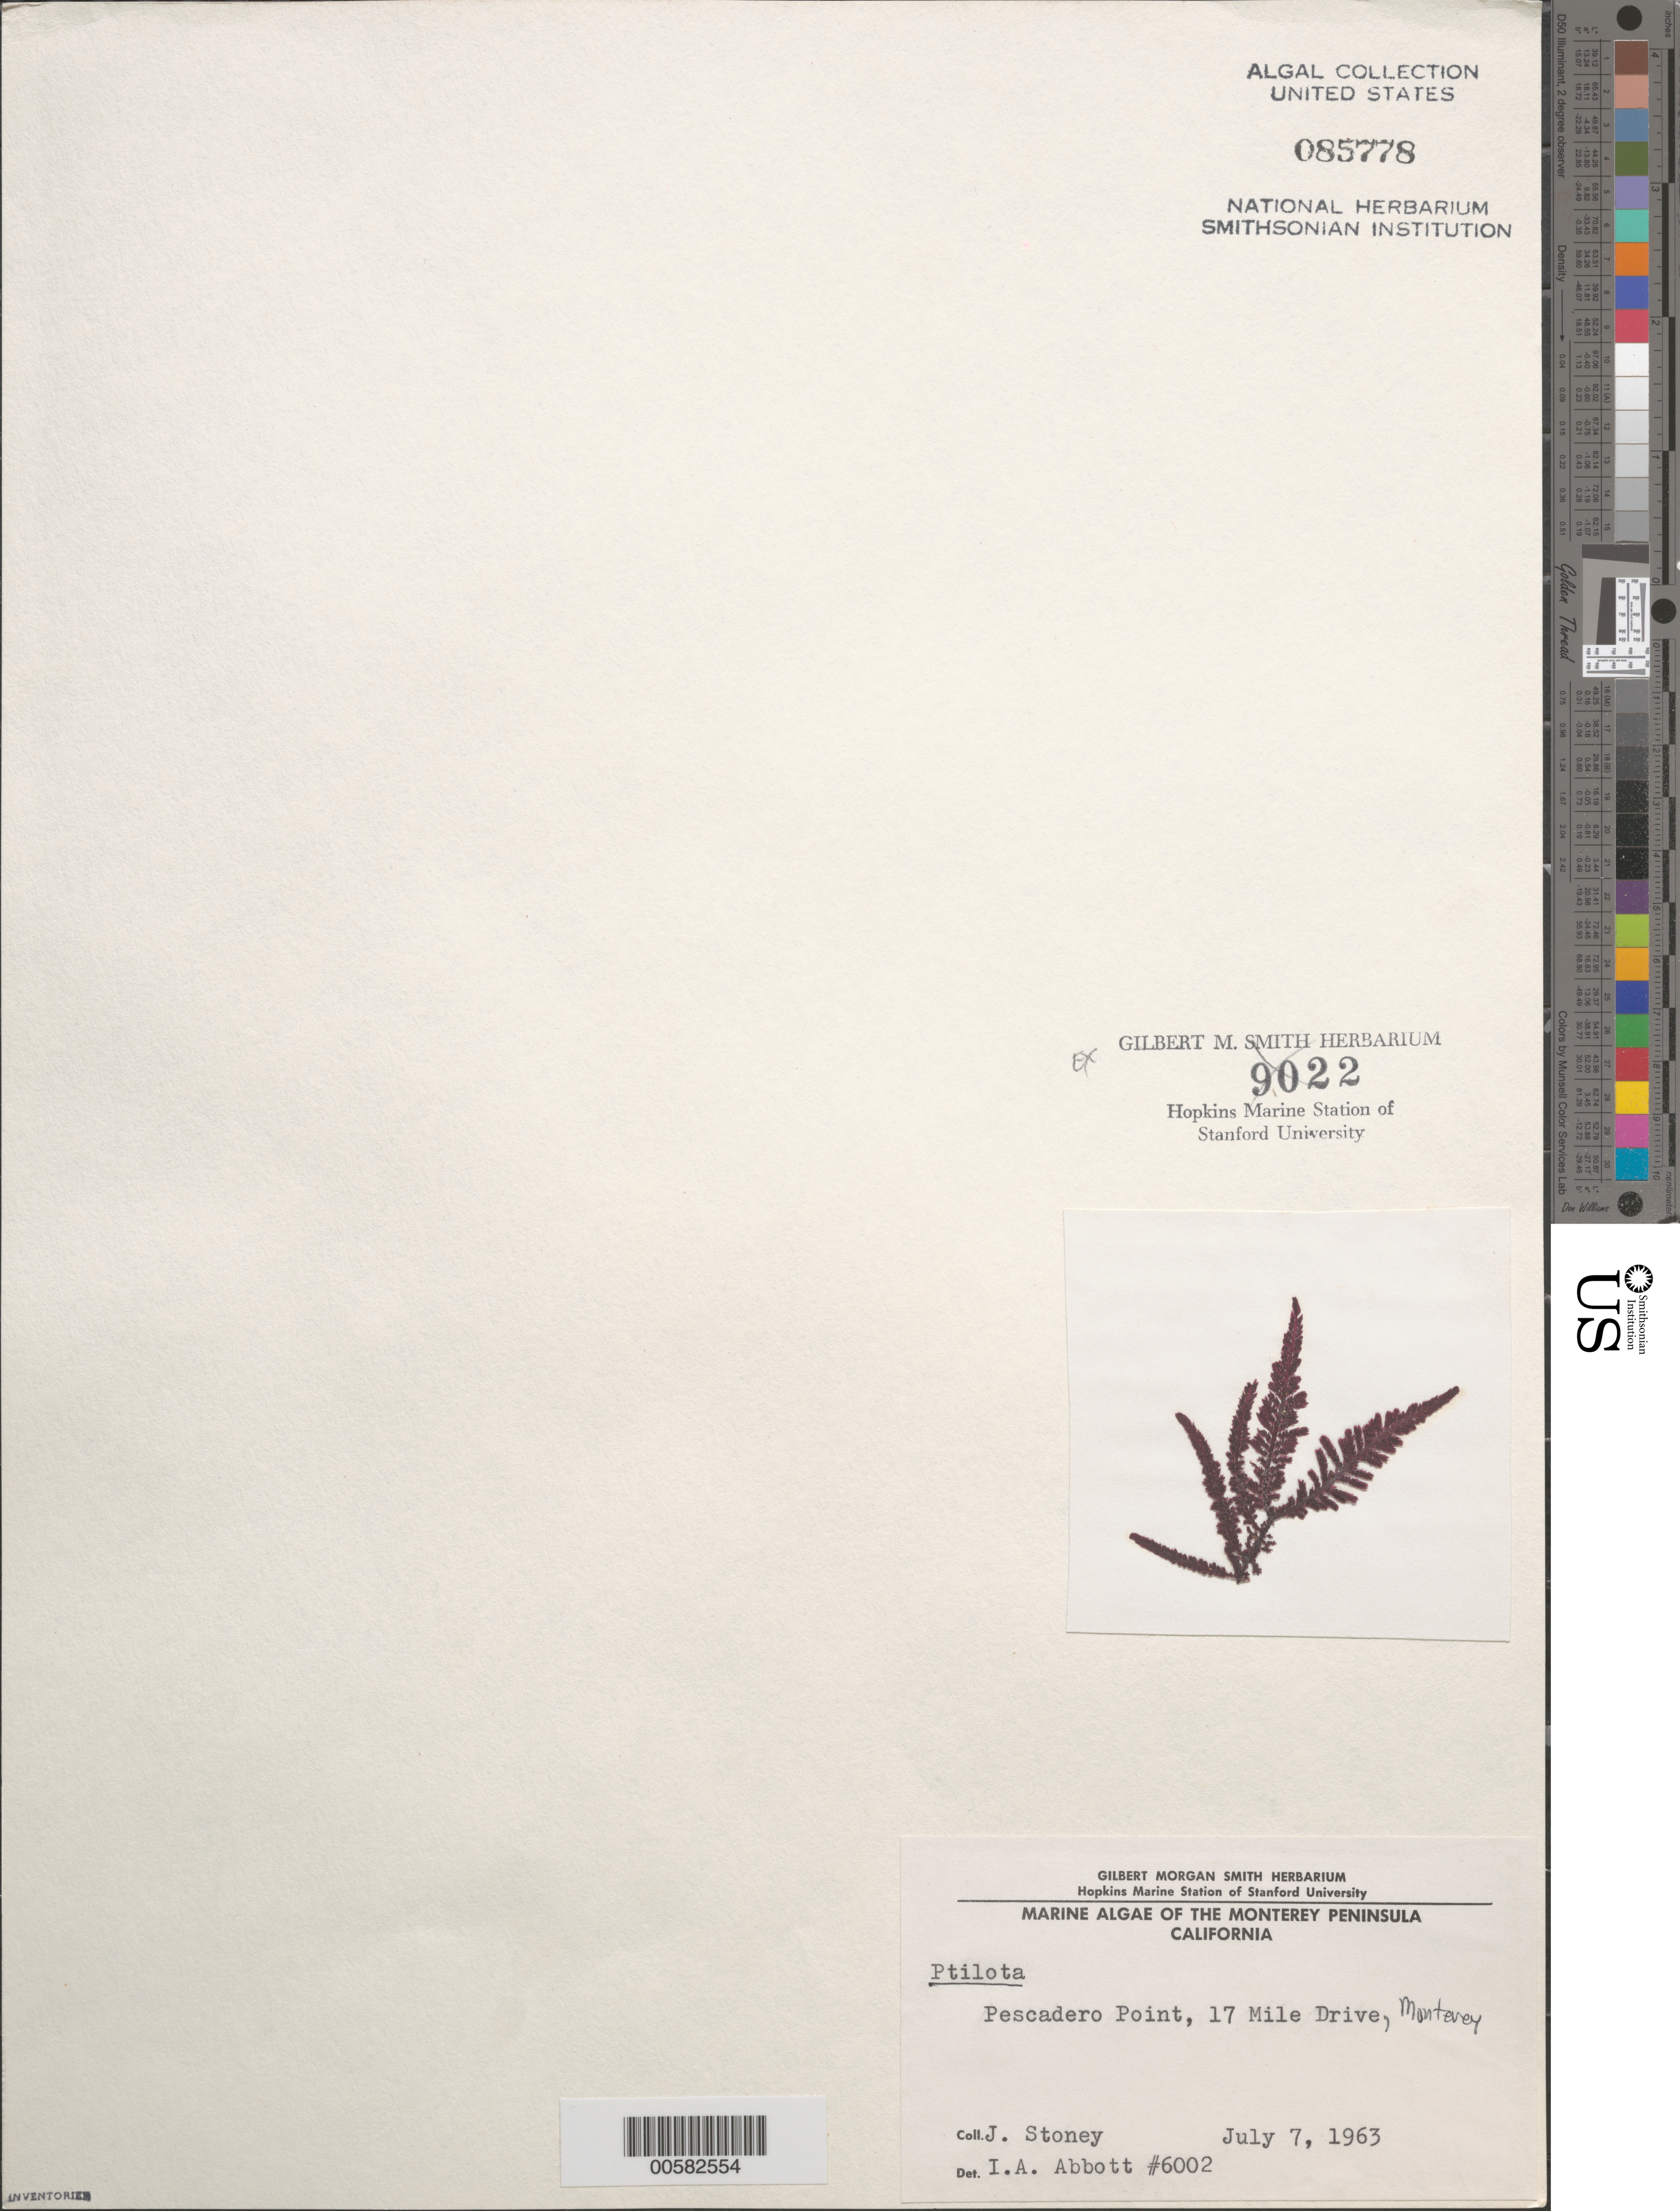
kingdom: Plantae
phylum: Rhodophyta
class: Florideophyceae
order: Ceramiales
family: Wrangeliaceae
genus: Ptilota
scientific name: Ptilota sp.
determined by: Abbott, Isabella A.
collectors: J. Stoney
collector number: IAA 6002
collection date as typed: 07 Jul 1963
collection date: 1963-07-07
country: United States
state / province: California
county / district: Monterey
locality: Pescadero Point, 17 Mile Drive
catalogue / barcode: US 85778